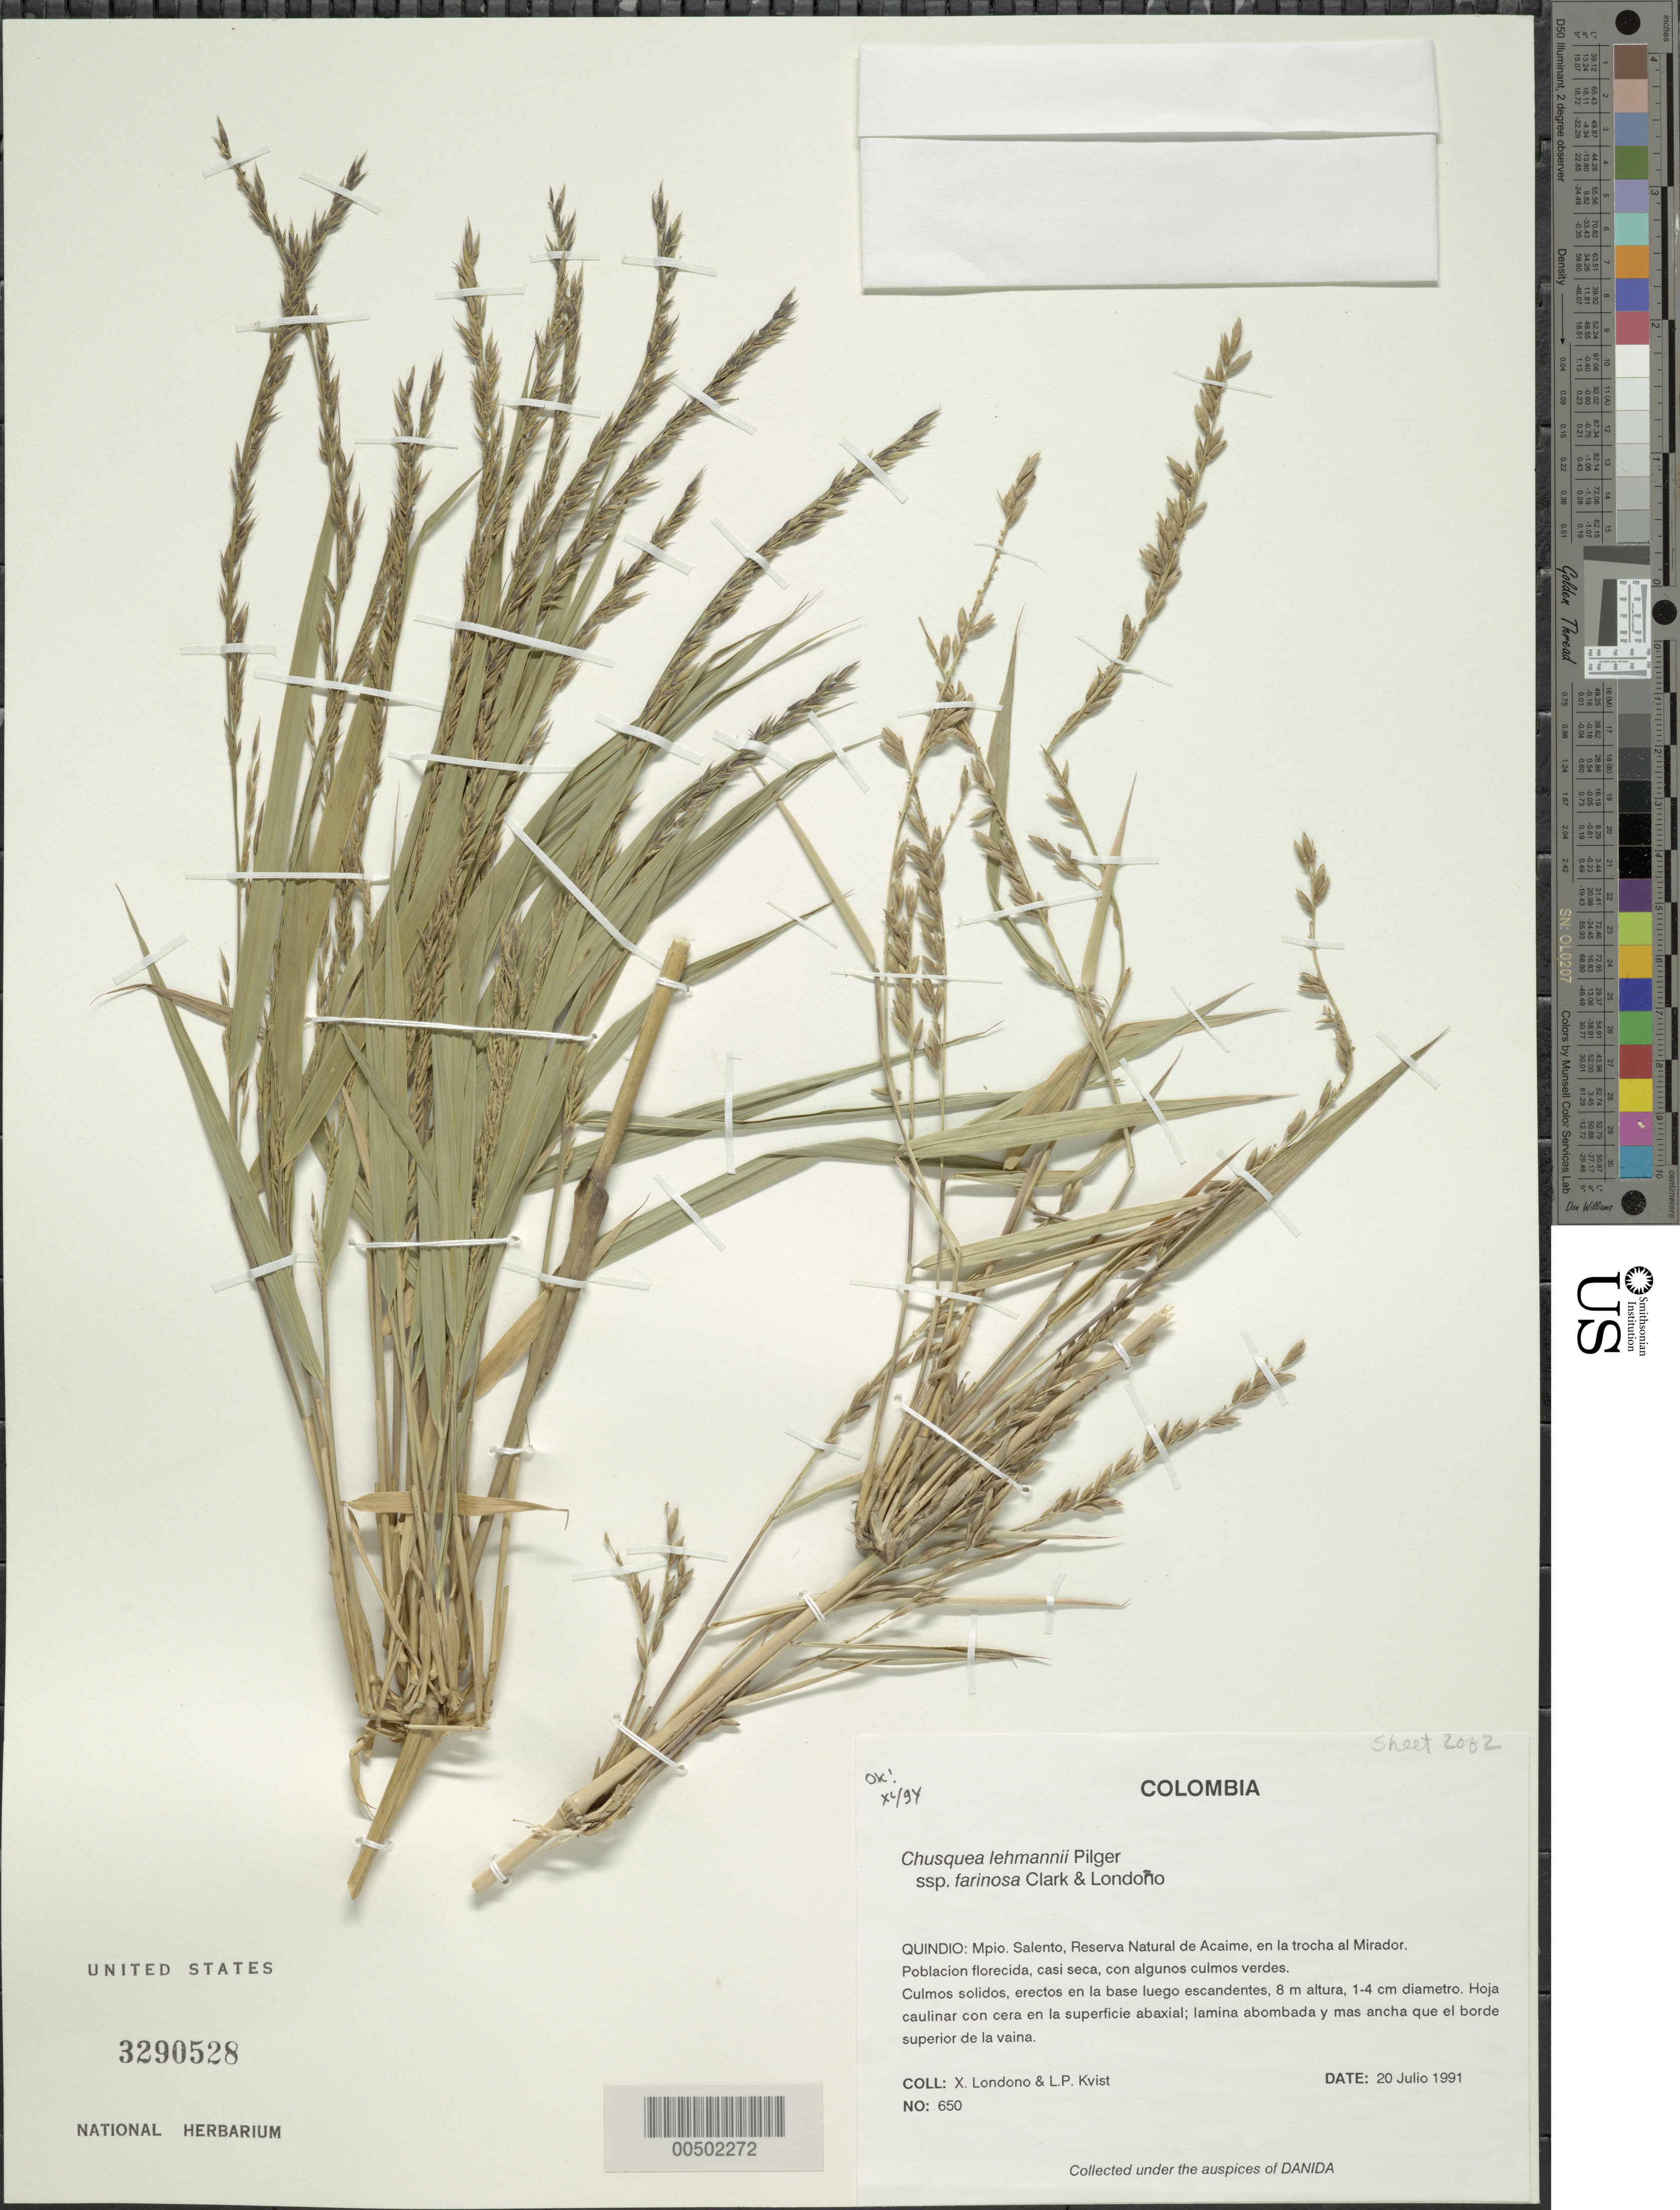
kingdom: Plantae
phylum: Tracheophyta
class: Liliopsida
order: Poales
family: Poaceae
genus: Chusquea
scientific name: Chusquea lehmannii subsp. farinosa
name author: L.G. Clark & Londoño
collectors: X. Londoño & L. P. Kvist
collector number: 650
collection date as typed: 20 Jul 1991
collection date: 1991-07-20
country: Colombia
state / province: Quindío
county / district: Salento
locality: Reserva natural de =acaime, en la Trocha la mirador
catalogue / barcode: US 3290528